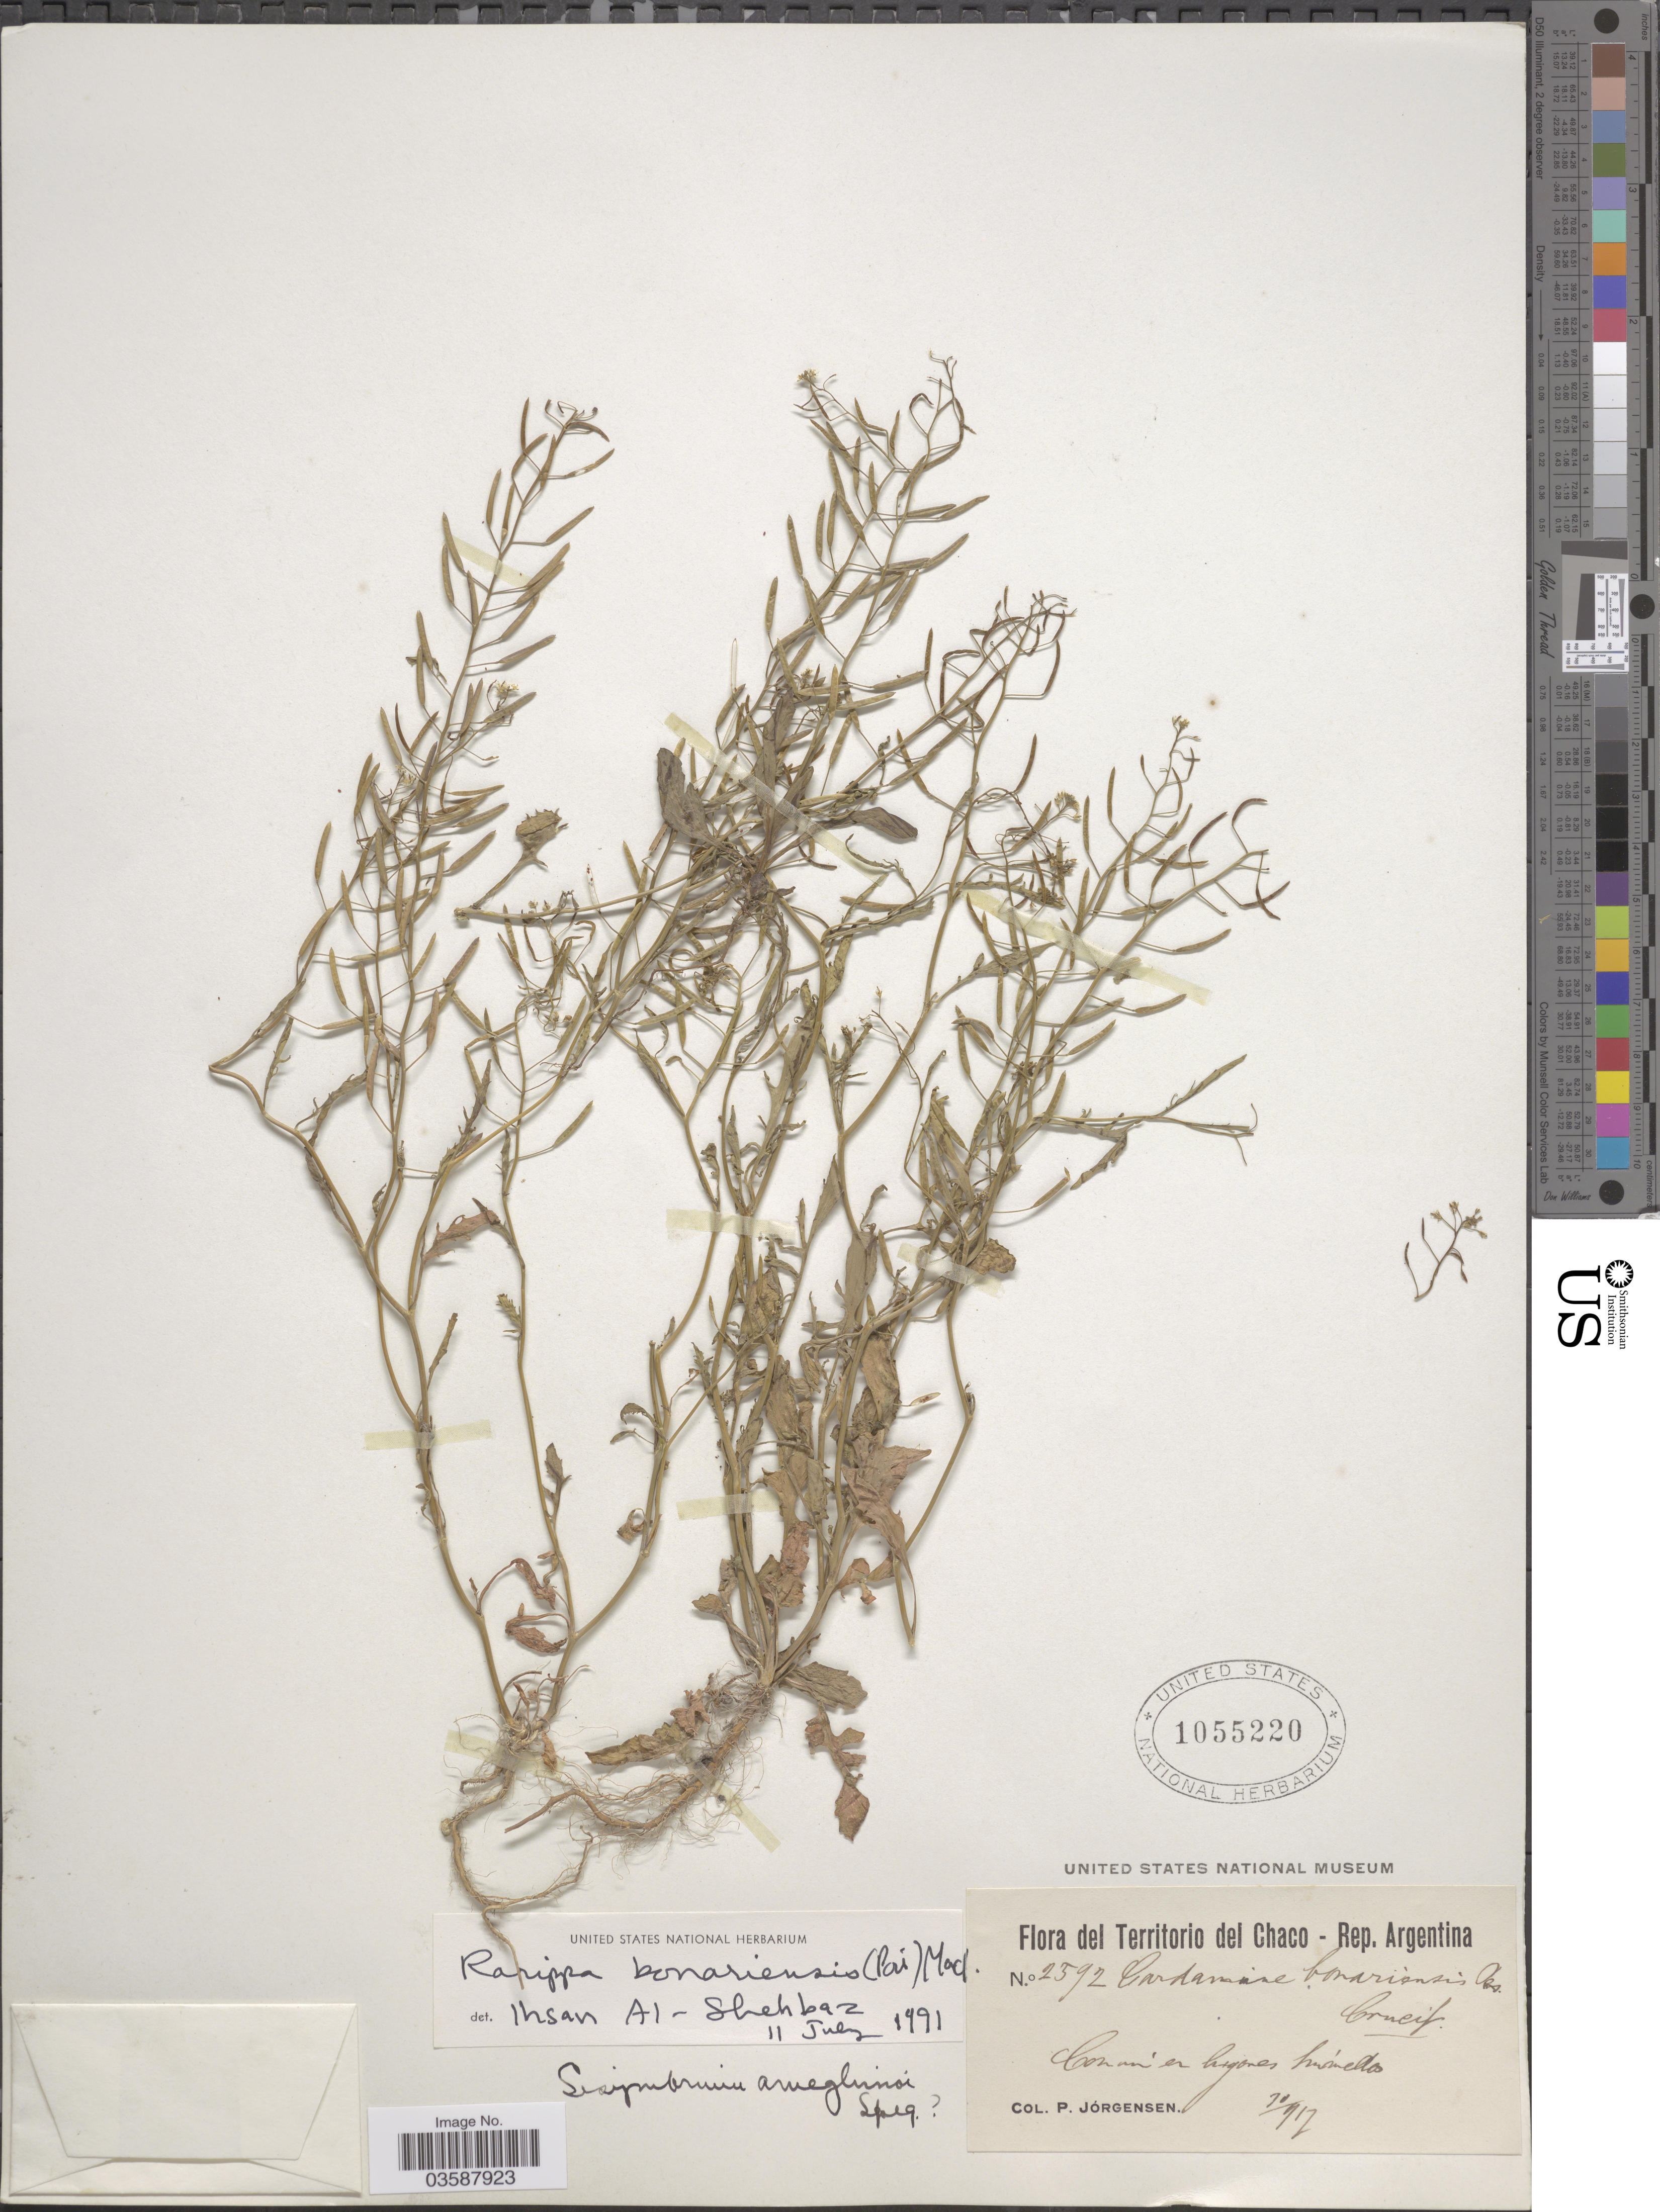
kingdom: Plantae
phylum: Tracheophyta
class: Magnoliopsida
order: Brassicales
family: Brassicaceae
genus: Rorippa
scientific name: Rorippa bonariensis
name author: (Poir.) Macloskie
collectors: P. Jörgensen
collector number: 2592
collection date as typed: Transcribed d/m/y: 30/6/17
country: Argentina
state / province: Chaco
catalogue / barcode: US 1055220